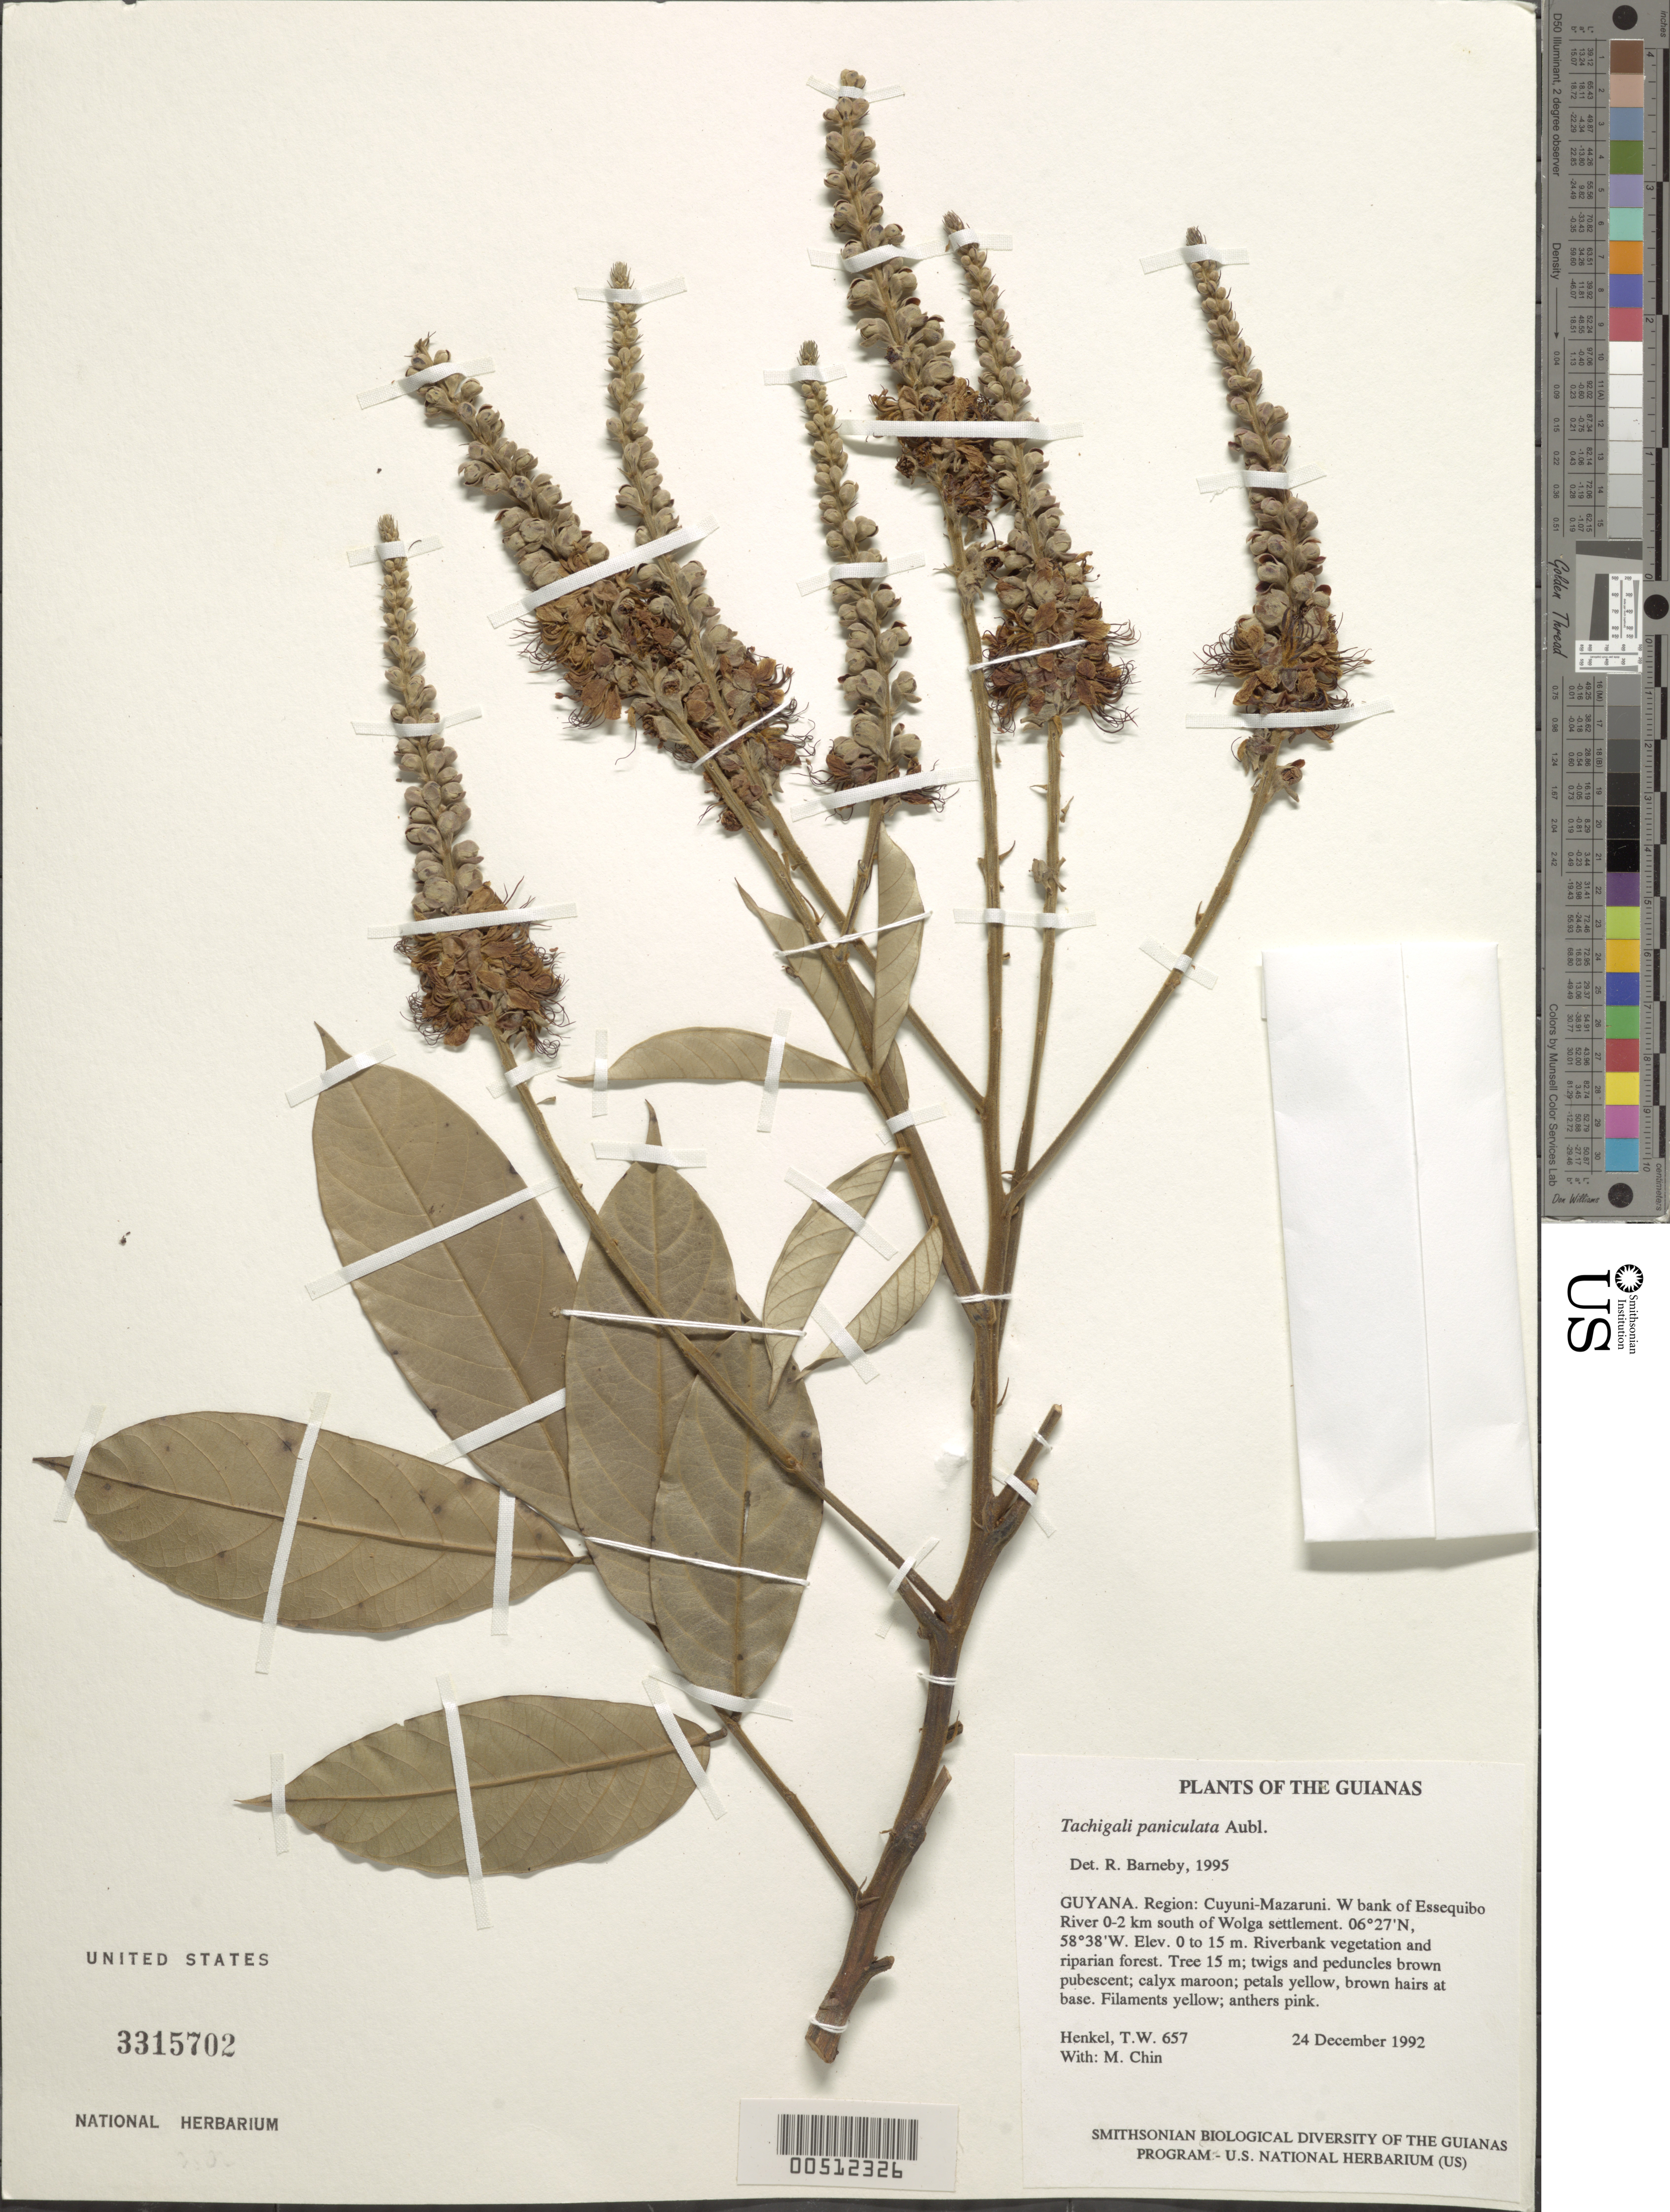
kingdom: Plantae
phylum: Tracheophyta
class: Magnoliopsida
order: Fabales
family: Fabaceae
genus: Tachigali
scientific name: Tachigali paniculata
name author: Aubl.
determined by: Barneby, Rupert C., (NY)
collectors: T. Henkel & M. Chin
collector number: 657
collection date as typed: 24 December 1992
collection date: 1992-12-24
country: Guyana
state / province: Cuyuni-Mazaruni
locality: W bank of Essequibo River 0-2 km south of Wolga settlement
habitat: Riverbank vegetation and riparian forest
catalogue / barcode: US 3315702